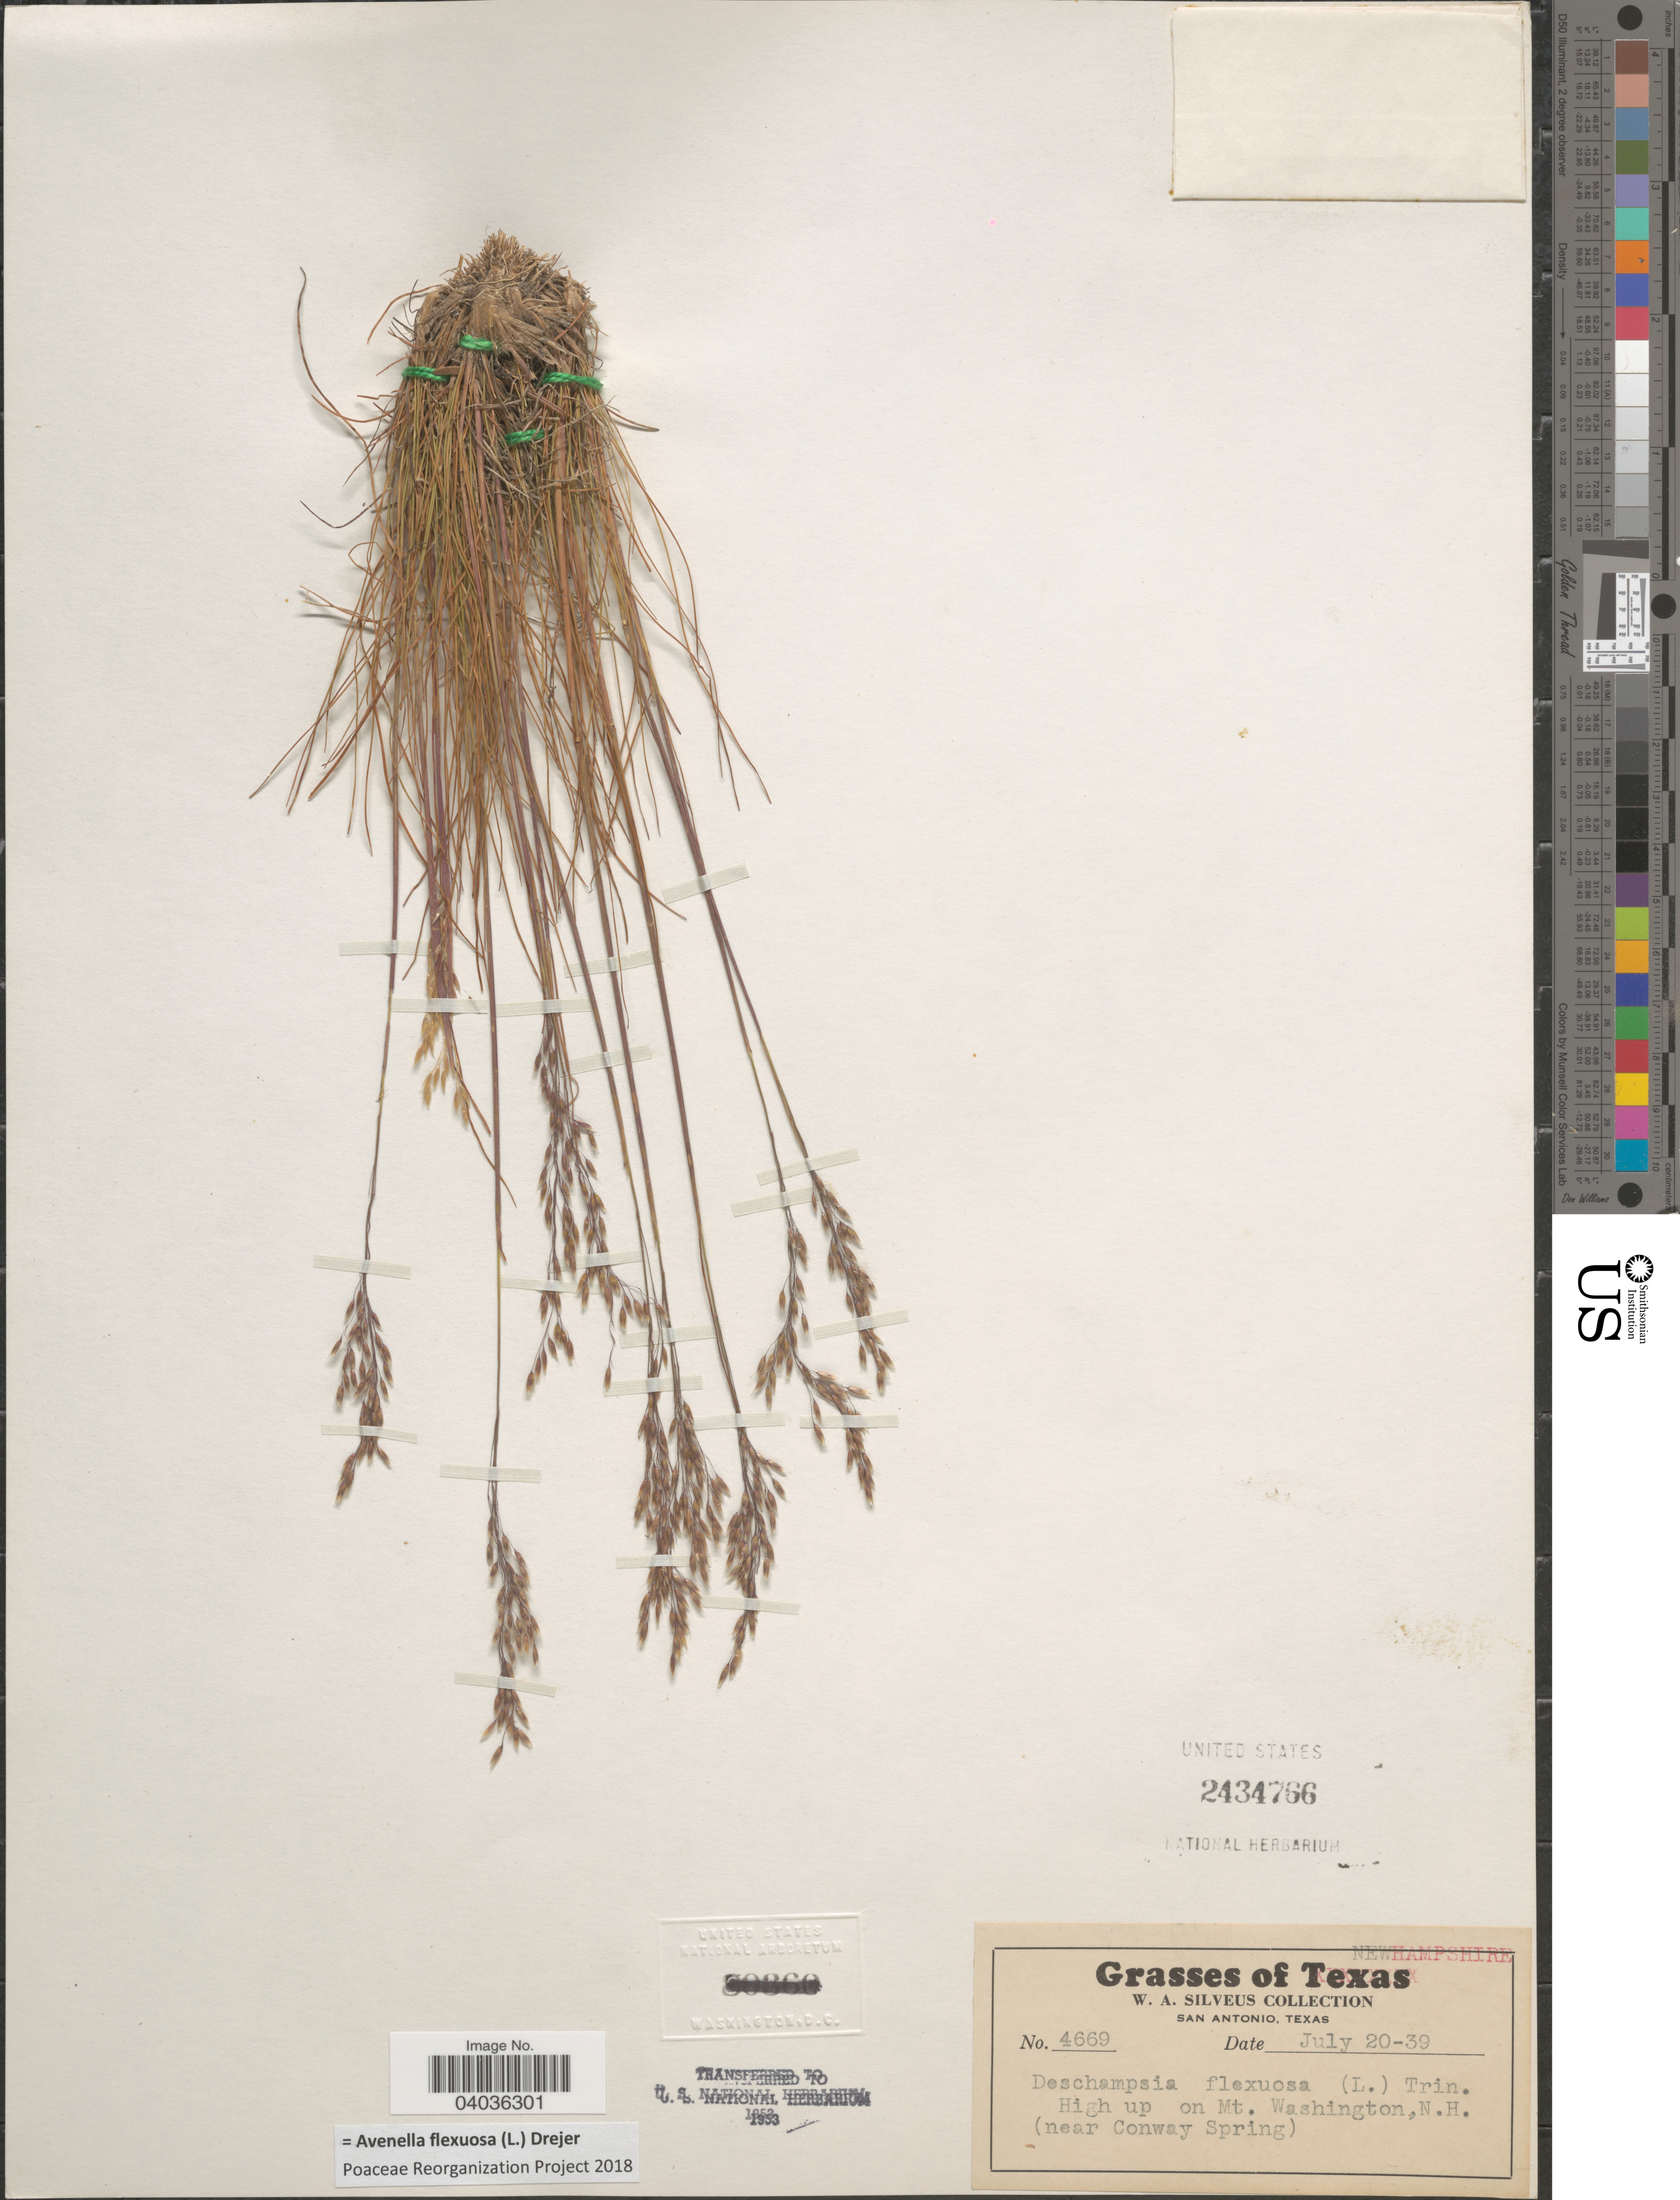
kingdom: Plantae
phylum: Tracheophyta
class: Liliopsida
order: Poales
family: Poaceae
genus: Avenella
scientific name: Avenella flexuosa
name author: (L.) Drejer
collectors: W. Silveus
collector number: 4669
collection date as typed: Transcribed d/m/y: 20/7/39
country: United States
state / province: New Hampshire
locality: High up on Mt. Washington (near Conway Spring).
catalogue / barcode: US 2434766